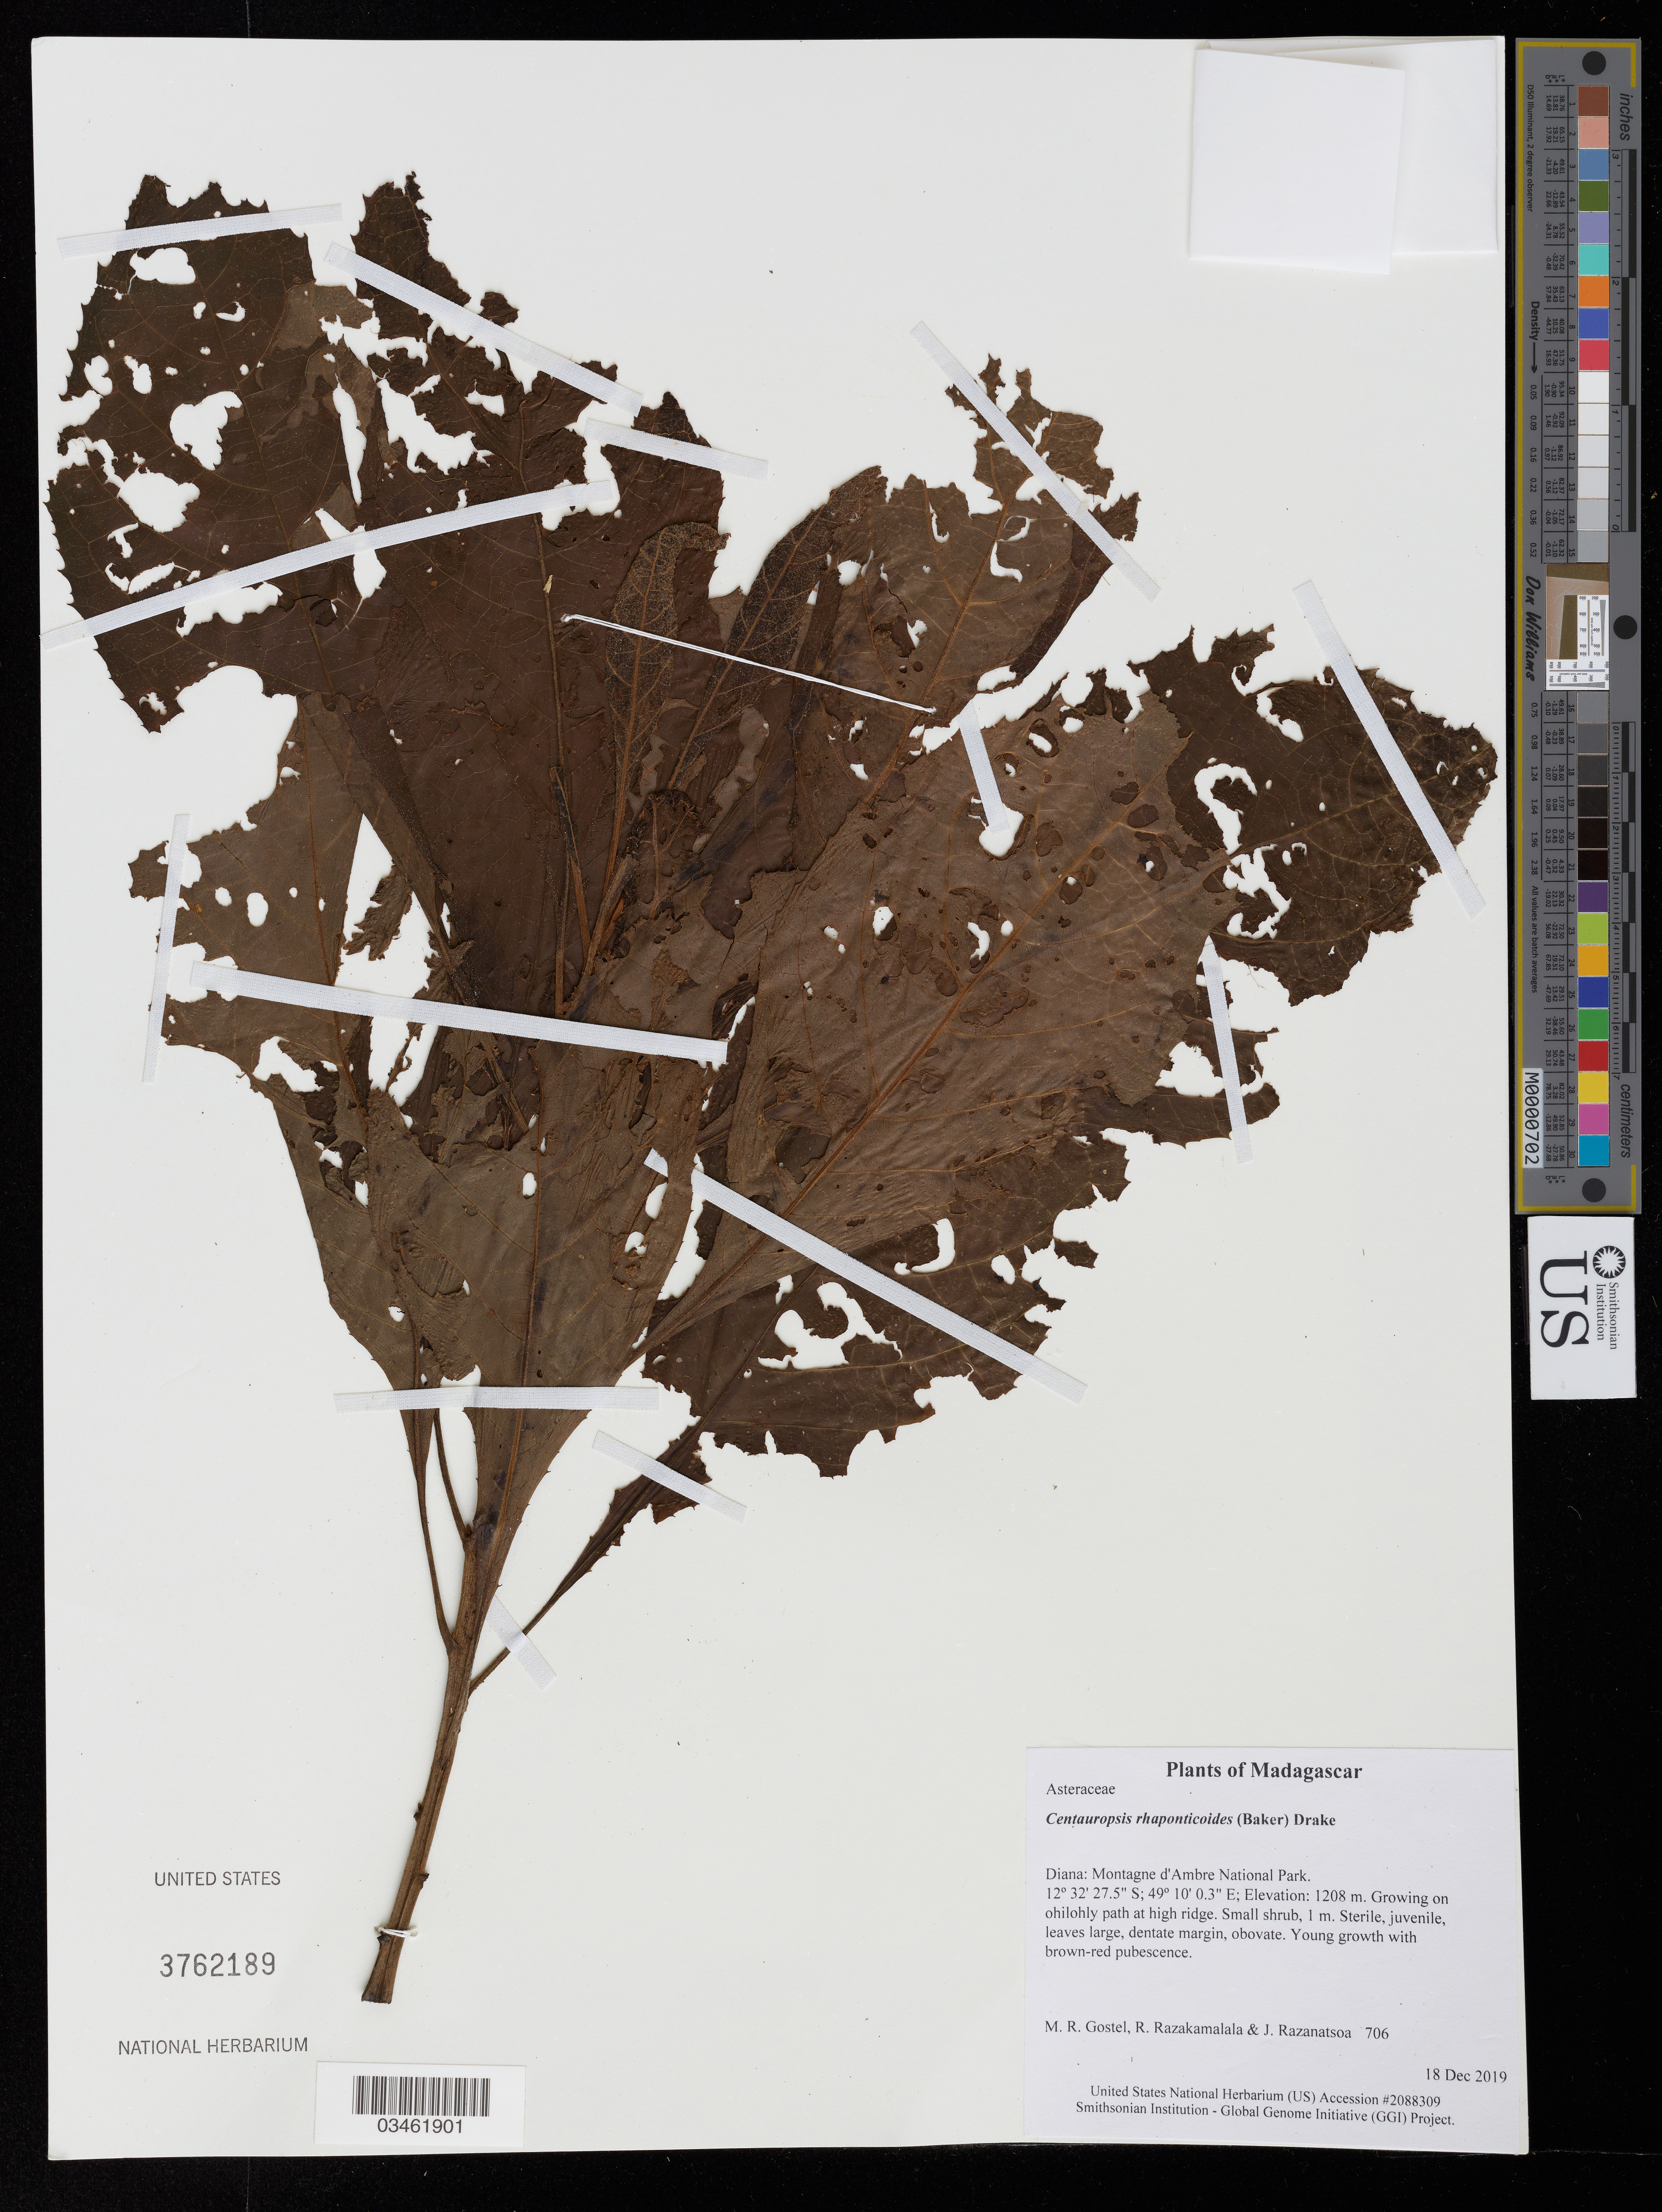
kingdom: Plantae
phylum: Tracheophyta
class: Magnoliopsida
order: Asterales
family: Asteraceae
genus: Centauropsis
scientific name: Centauropsis rhaponticoides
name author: (Baker) Drake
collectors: M. R. Gostel, R. Razakamalala & J. Razanatsoa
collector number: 706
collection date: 2019-12-18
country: Madagascar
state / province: Diana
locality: Montagne d'Ambre National Park.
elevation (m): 1208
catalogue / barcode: US 3762189